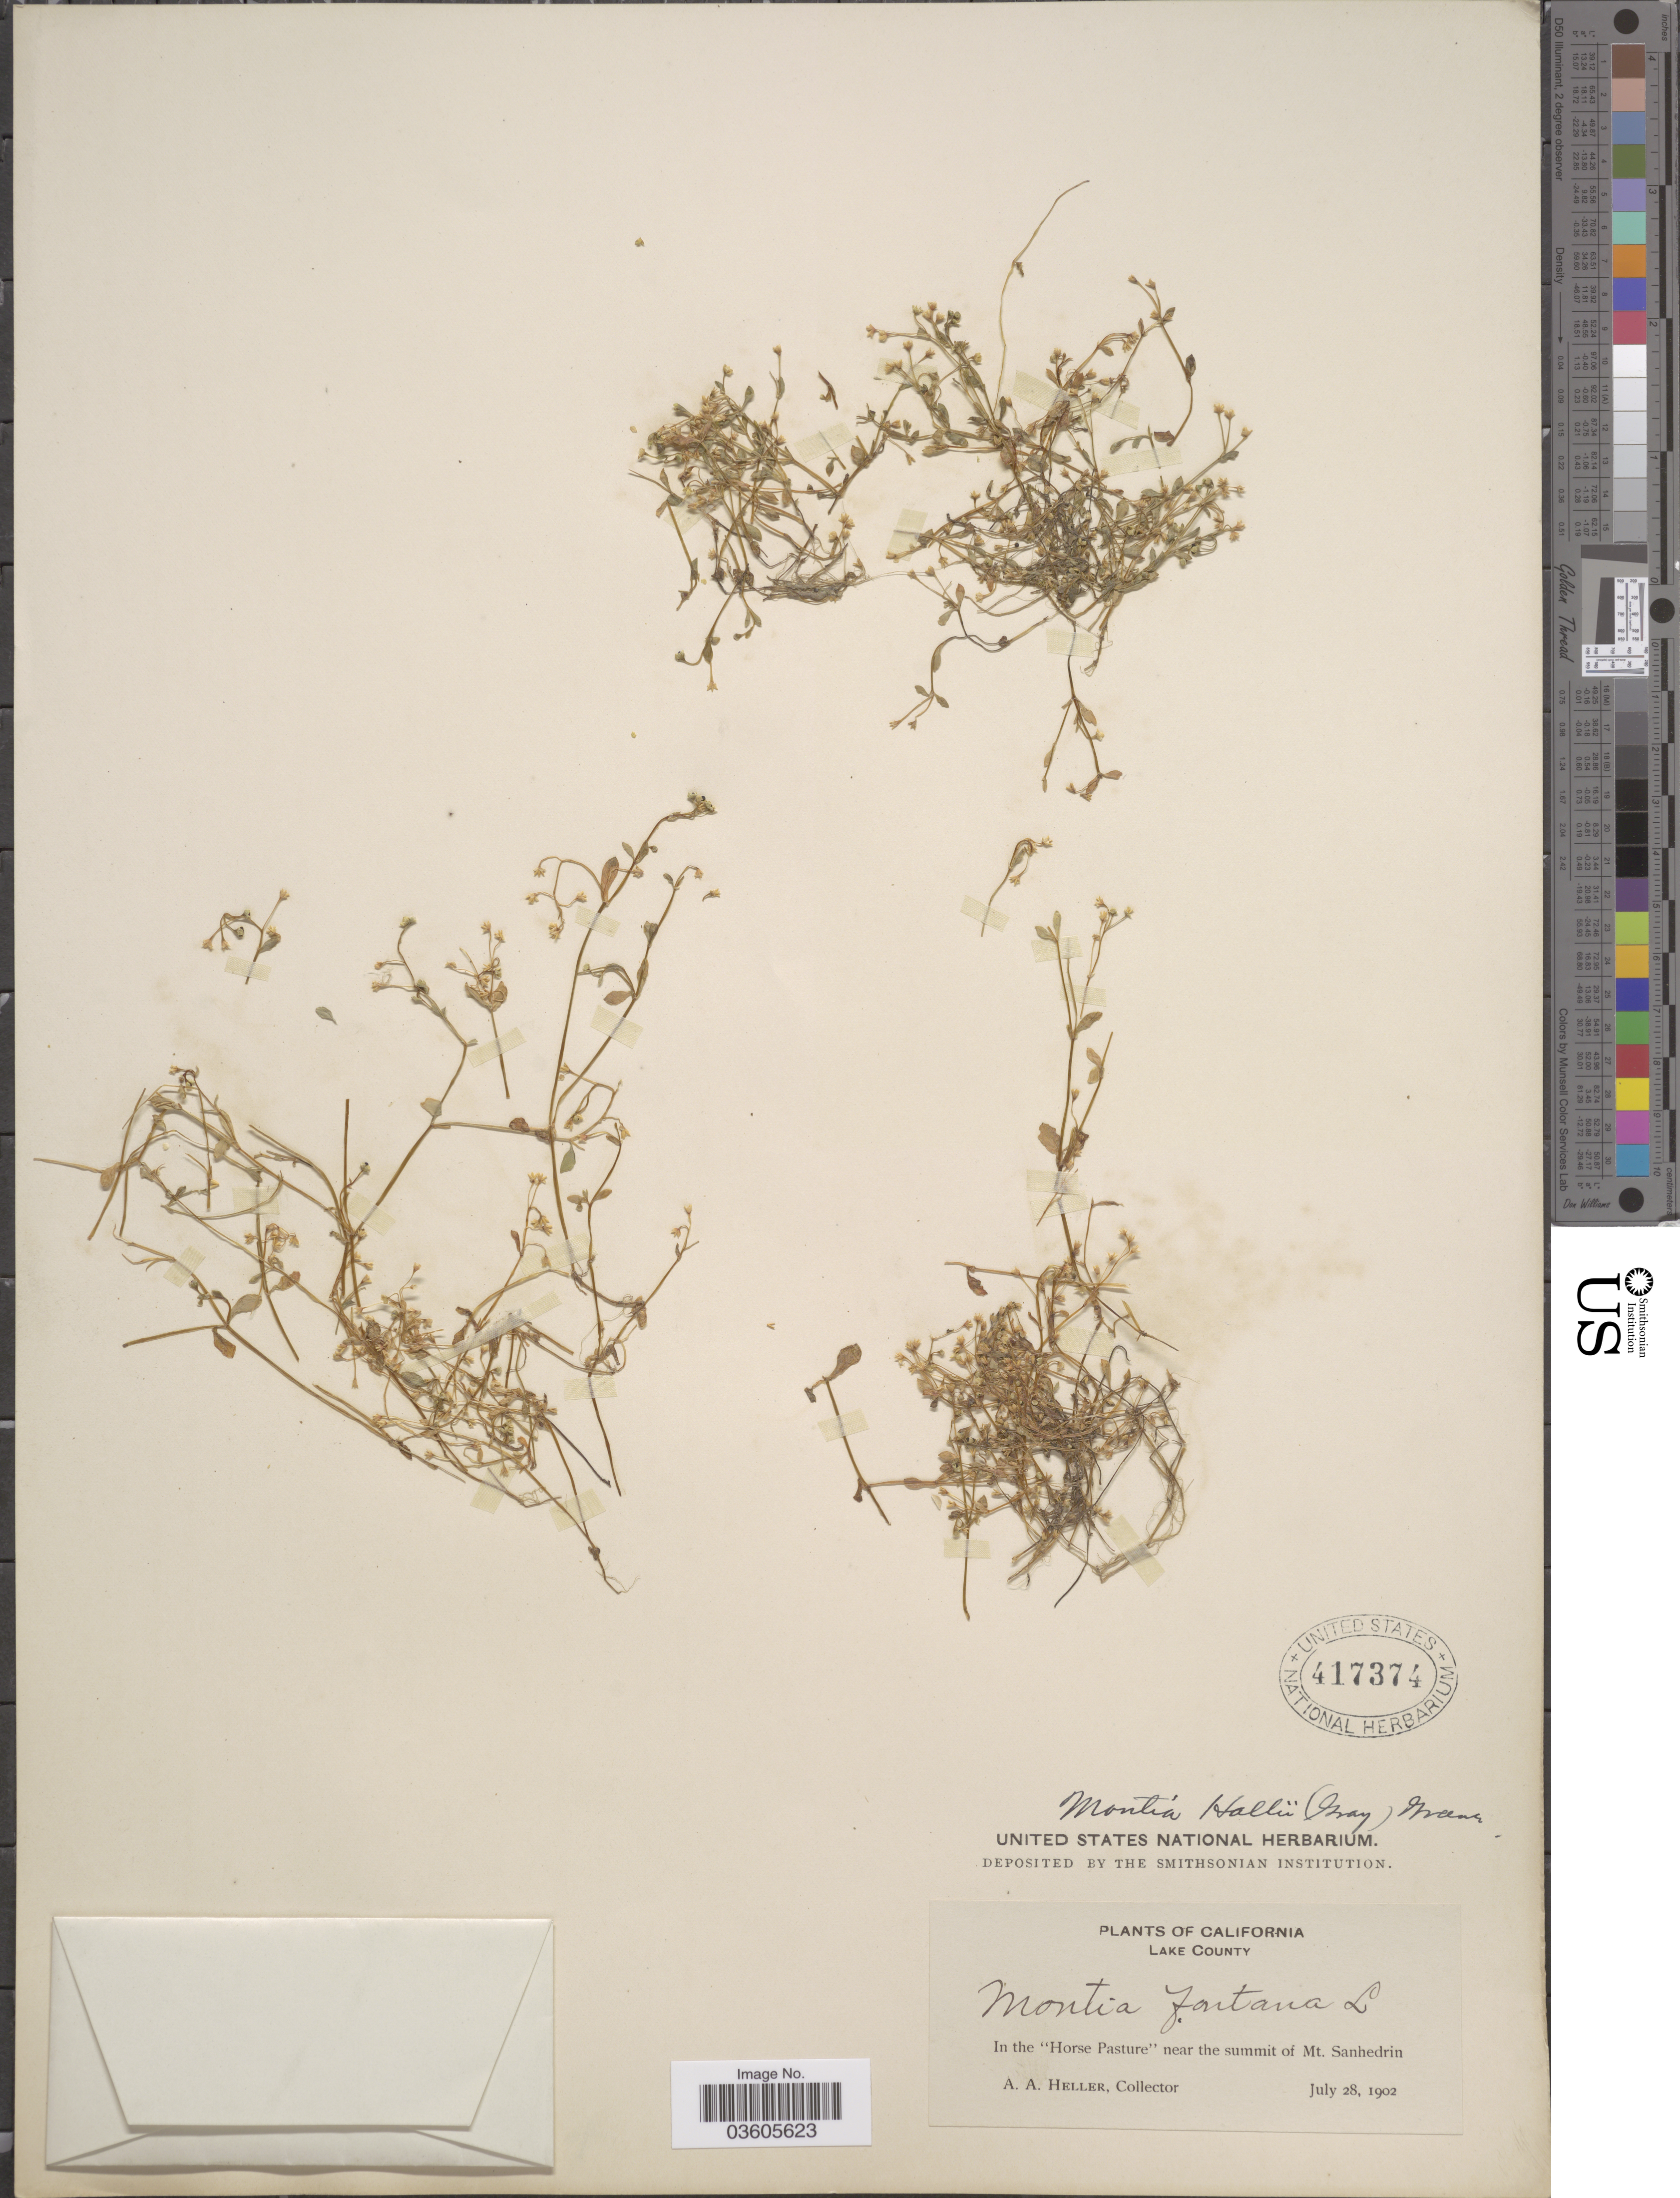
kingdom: Plantae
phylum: Tracheophyta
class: Magnoliopsida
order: Caryophyllales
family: Montiaceae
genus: Montia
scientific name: Montia hallii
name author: (A. Gray) Greene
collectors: A. A. Heller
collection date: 1902-07-28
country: United States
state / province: California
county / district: Lake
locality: Lake County. In the "Horse Pasture" near the summit of Mt. Sanhedrin.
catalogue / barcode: US 417374